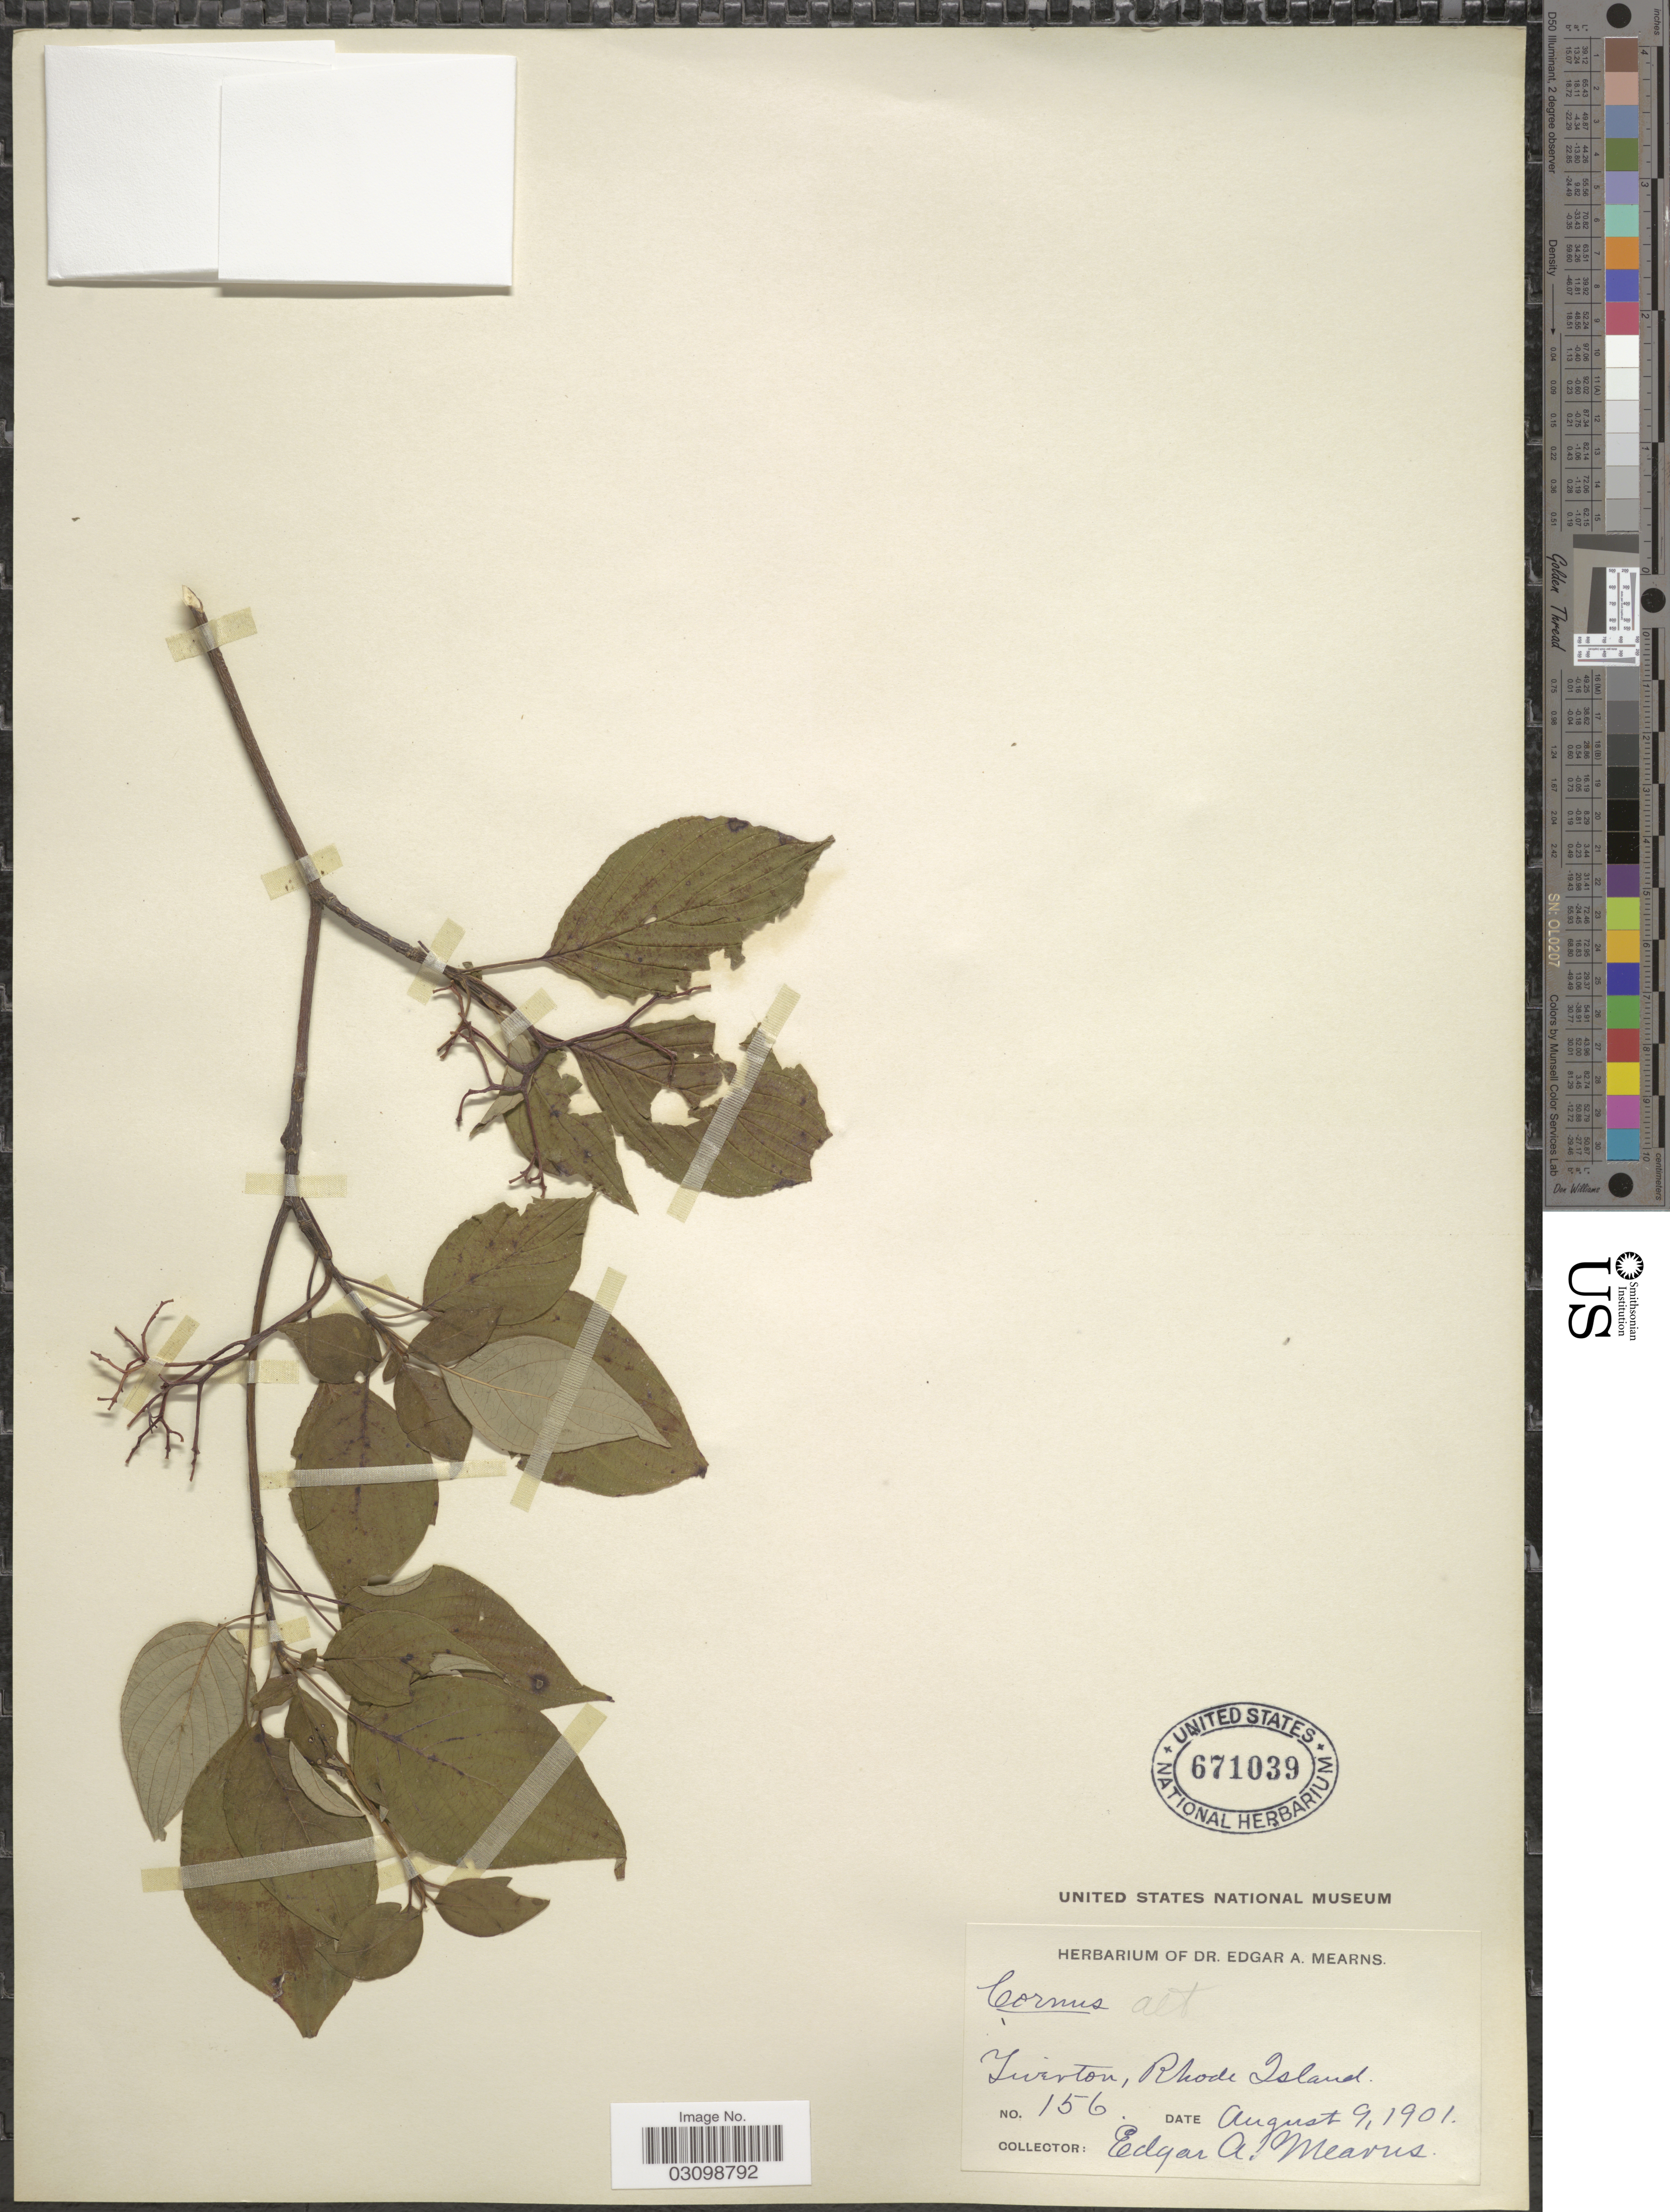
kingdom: Plantae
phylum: Tracheophyta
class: Magnoliopsida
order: Cornales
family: Cornaceae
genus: Cornus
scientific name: Cornus alternifolia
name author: L.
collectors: E. A. Mearns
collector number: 156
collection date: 1901-08-09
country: United States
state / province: Rhode Island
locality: Twerton.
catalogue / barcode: US 671039